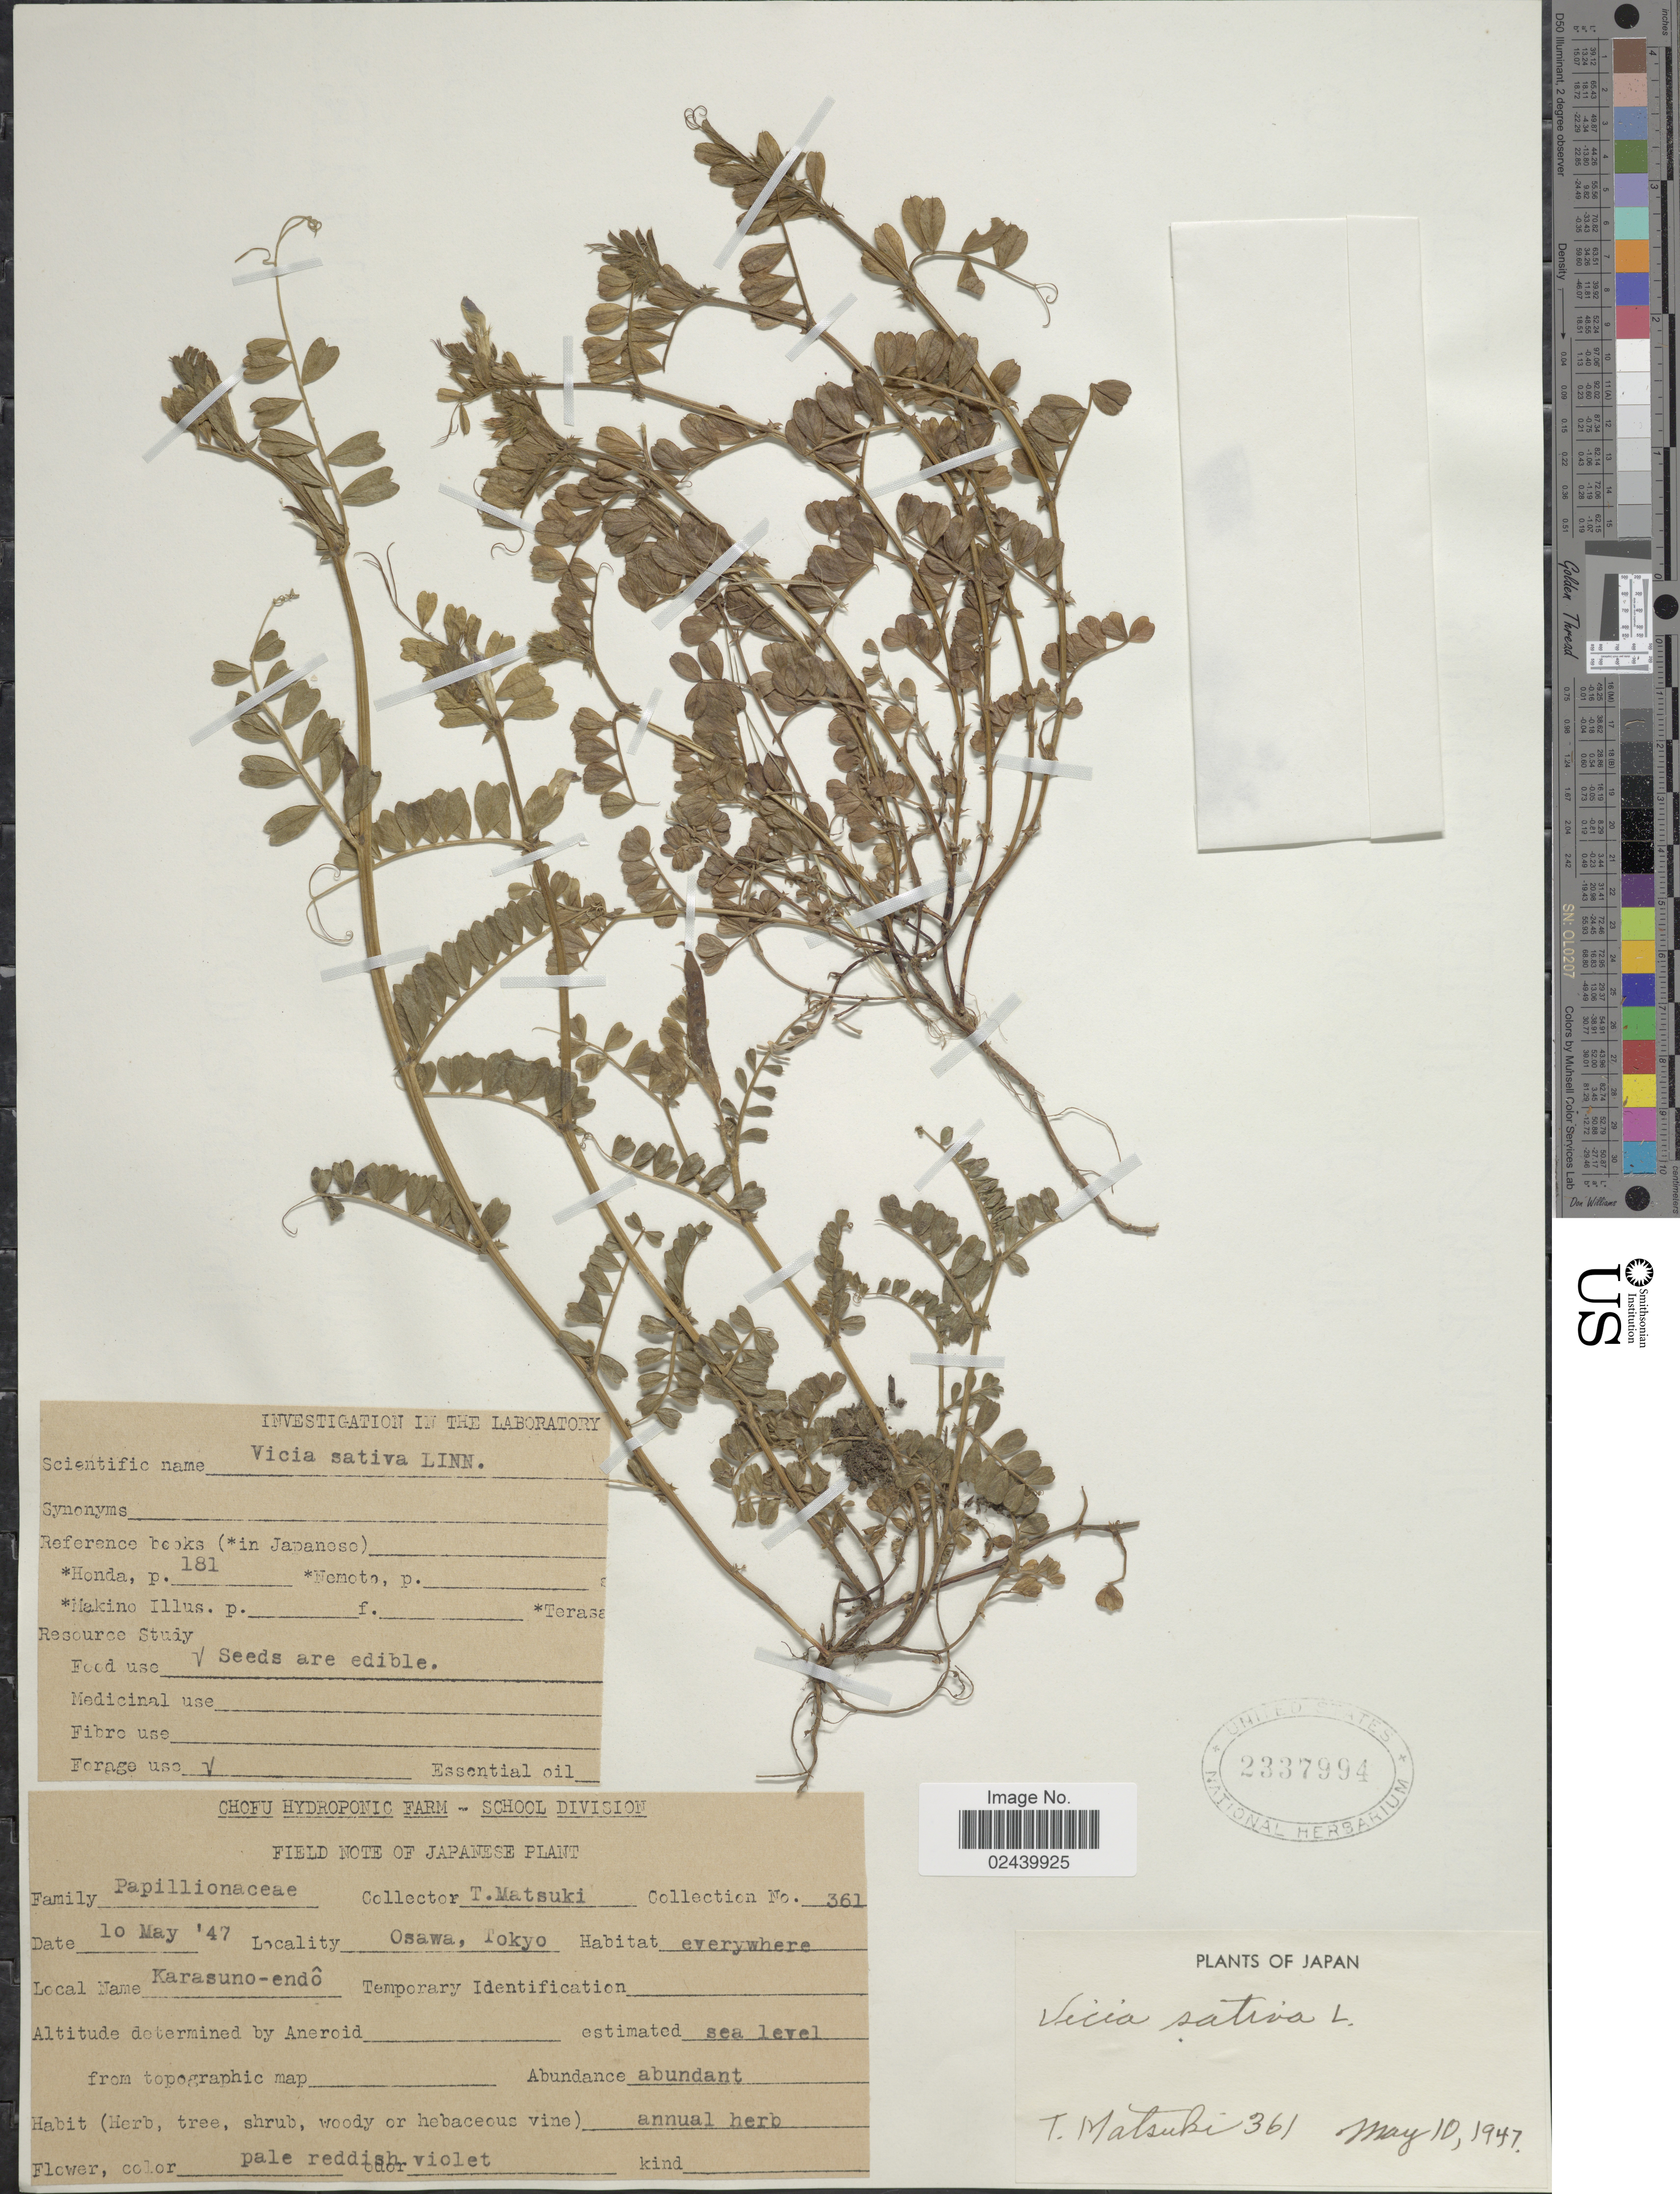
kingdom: Plantae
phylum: Tracheophyta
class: Magnoliopsida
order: Fabales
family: Fabaceae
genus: Vicia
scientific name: Vicia sativa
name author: L.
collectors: T. Matsuki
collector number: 361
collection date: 1947-05-10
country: Japan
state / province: Tokyo, Federal City of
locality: Osawa, Tokyo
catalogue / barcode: US 2337994